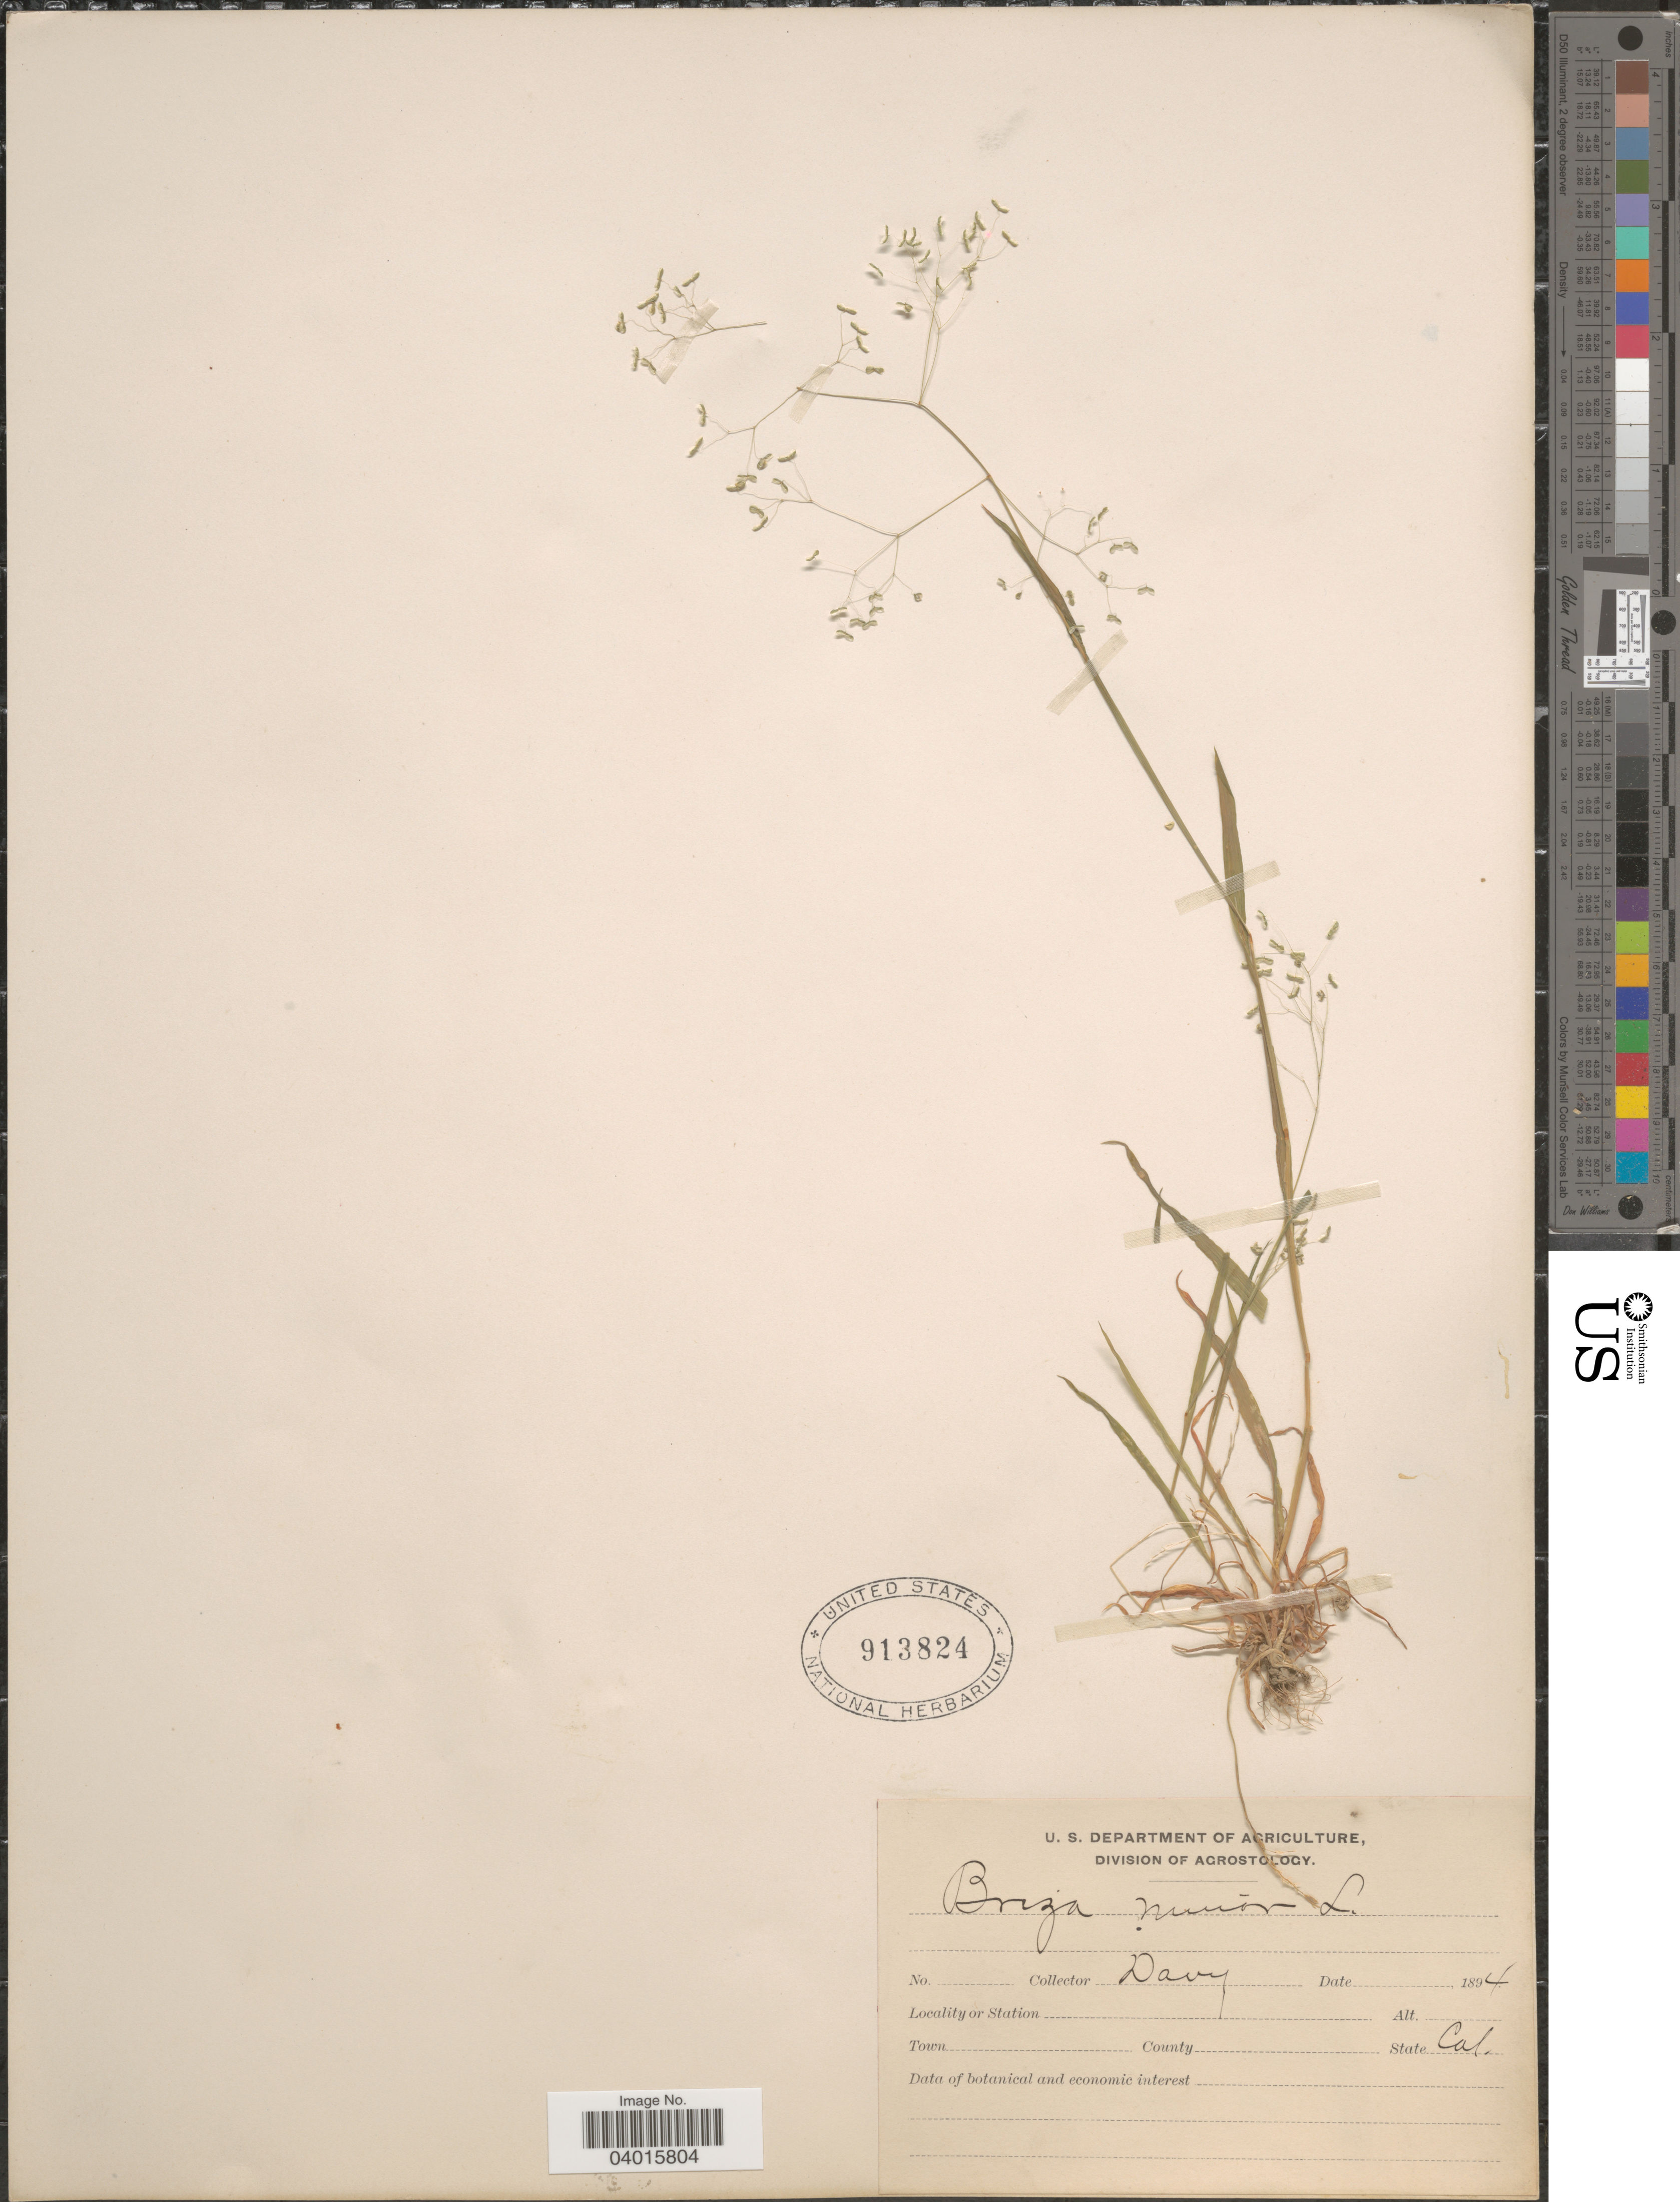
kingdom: Plantae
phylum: Tracheophyta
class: Liliopsida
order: Poales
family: Poaceae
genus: Briza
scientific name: Briza minor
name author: L.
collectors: Davy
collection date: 1894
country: United States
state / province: California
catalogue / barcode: US 913824